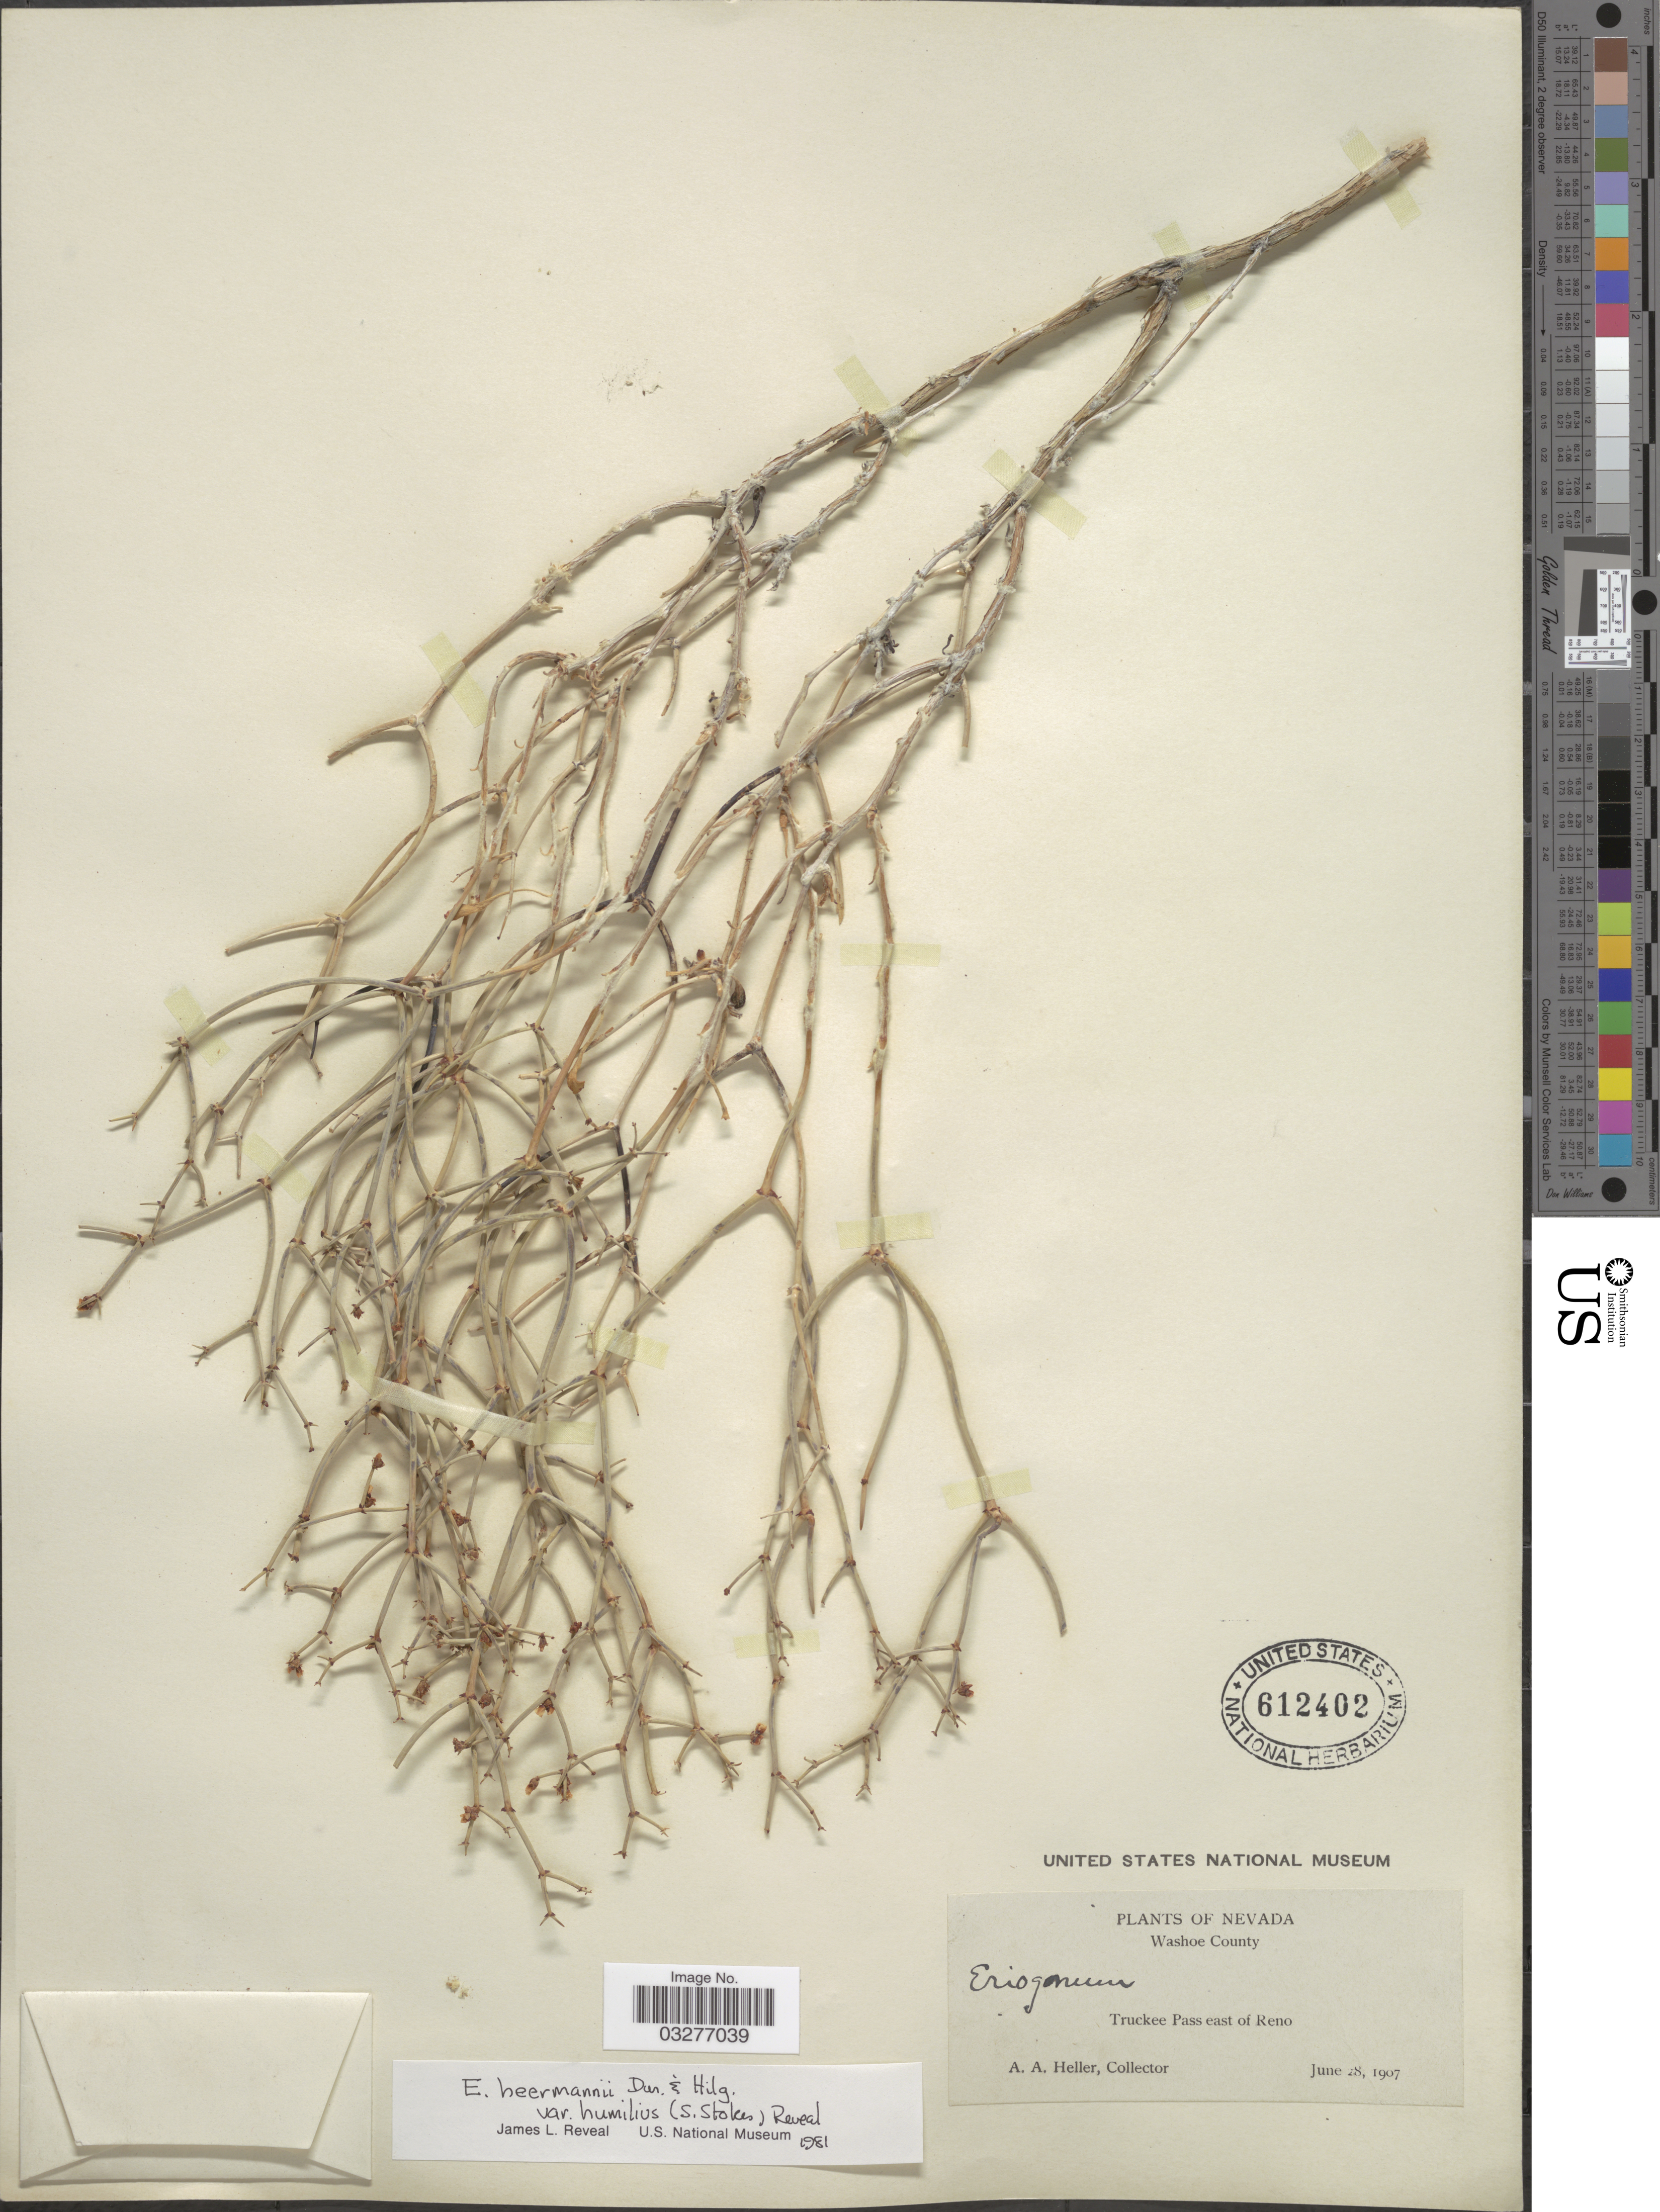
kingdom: Plantae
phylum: Tracheophyta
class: Magnoliopsida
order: Caryophyllales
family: Polygonaceae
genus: Eriogonum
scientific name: Eriogonum heermannii var. humilius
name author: (S. Stokes) Reveal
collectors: A. A. Heller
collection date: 1907-06-28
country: United States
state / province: Nevada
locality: Washoe County. Truckee Pass east of Reno.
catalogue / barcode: US 612402